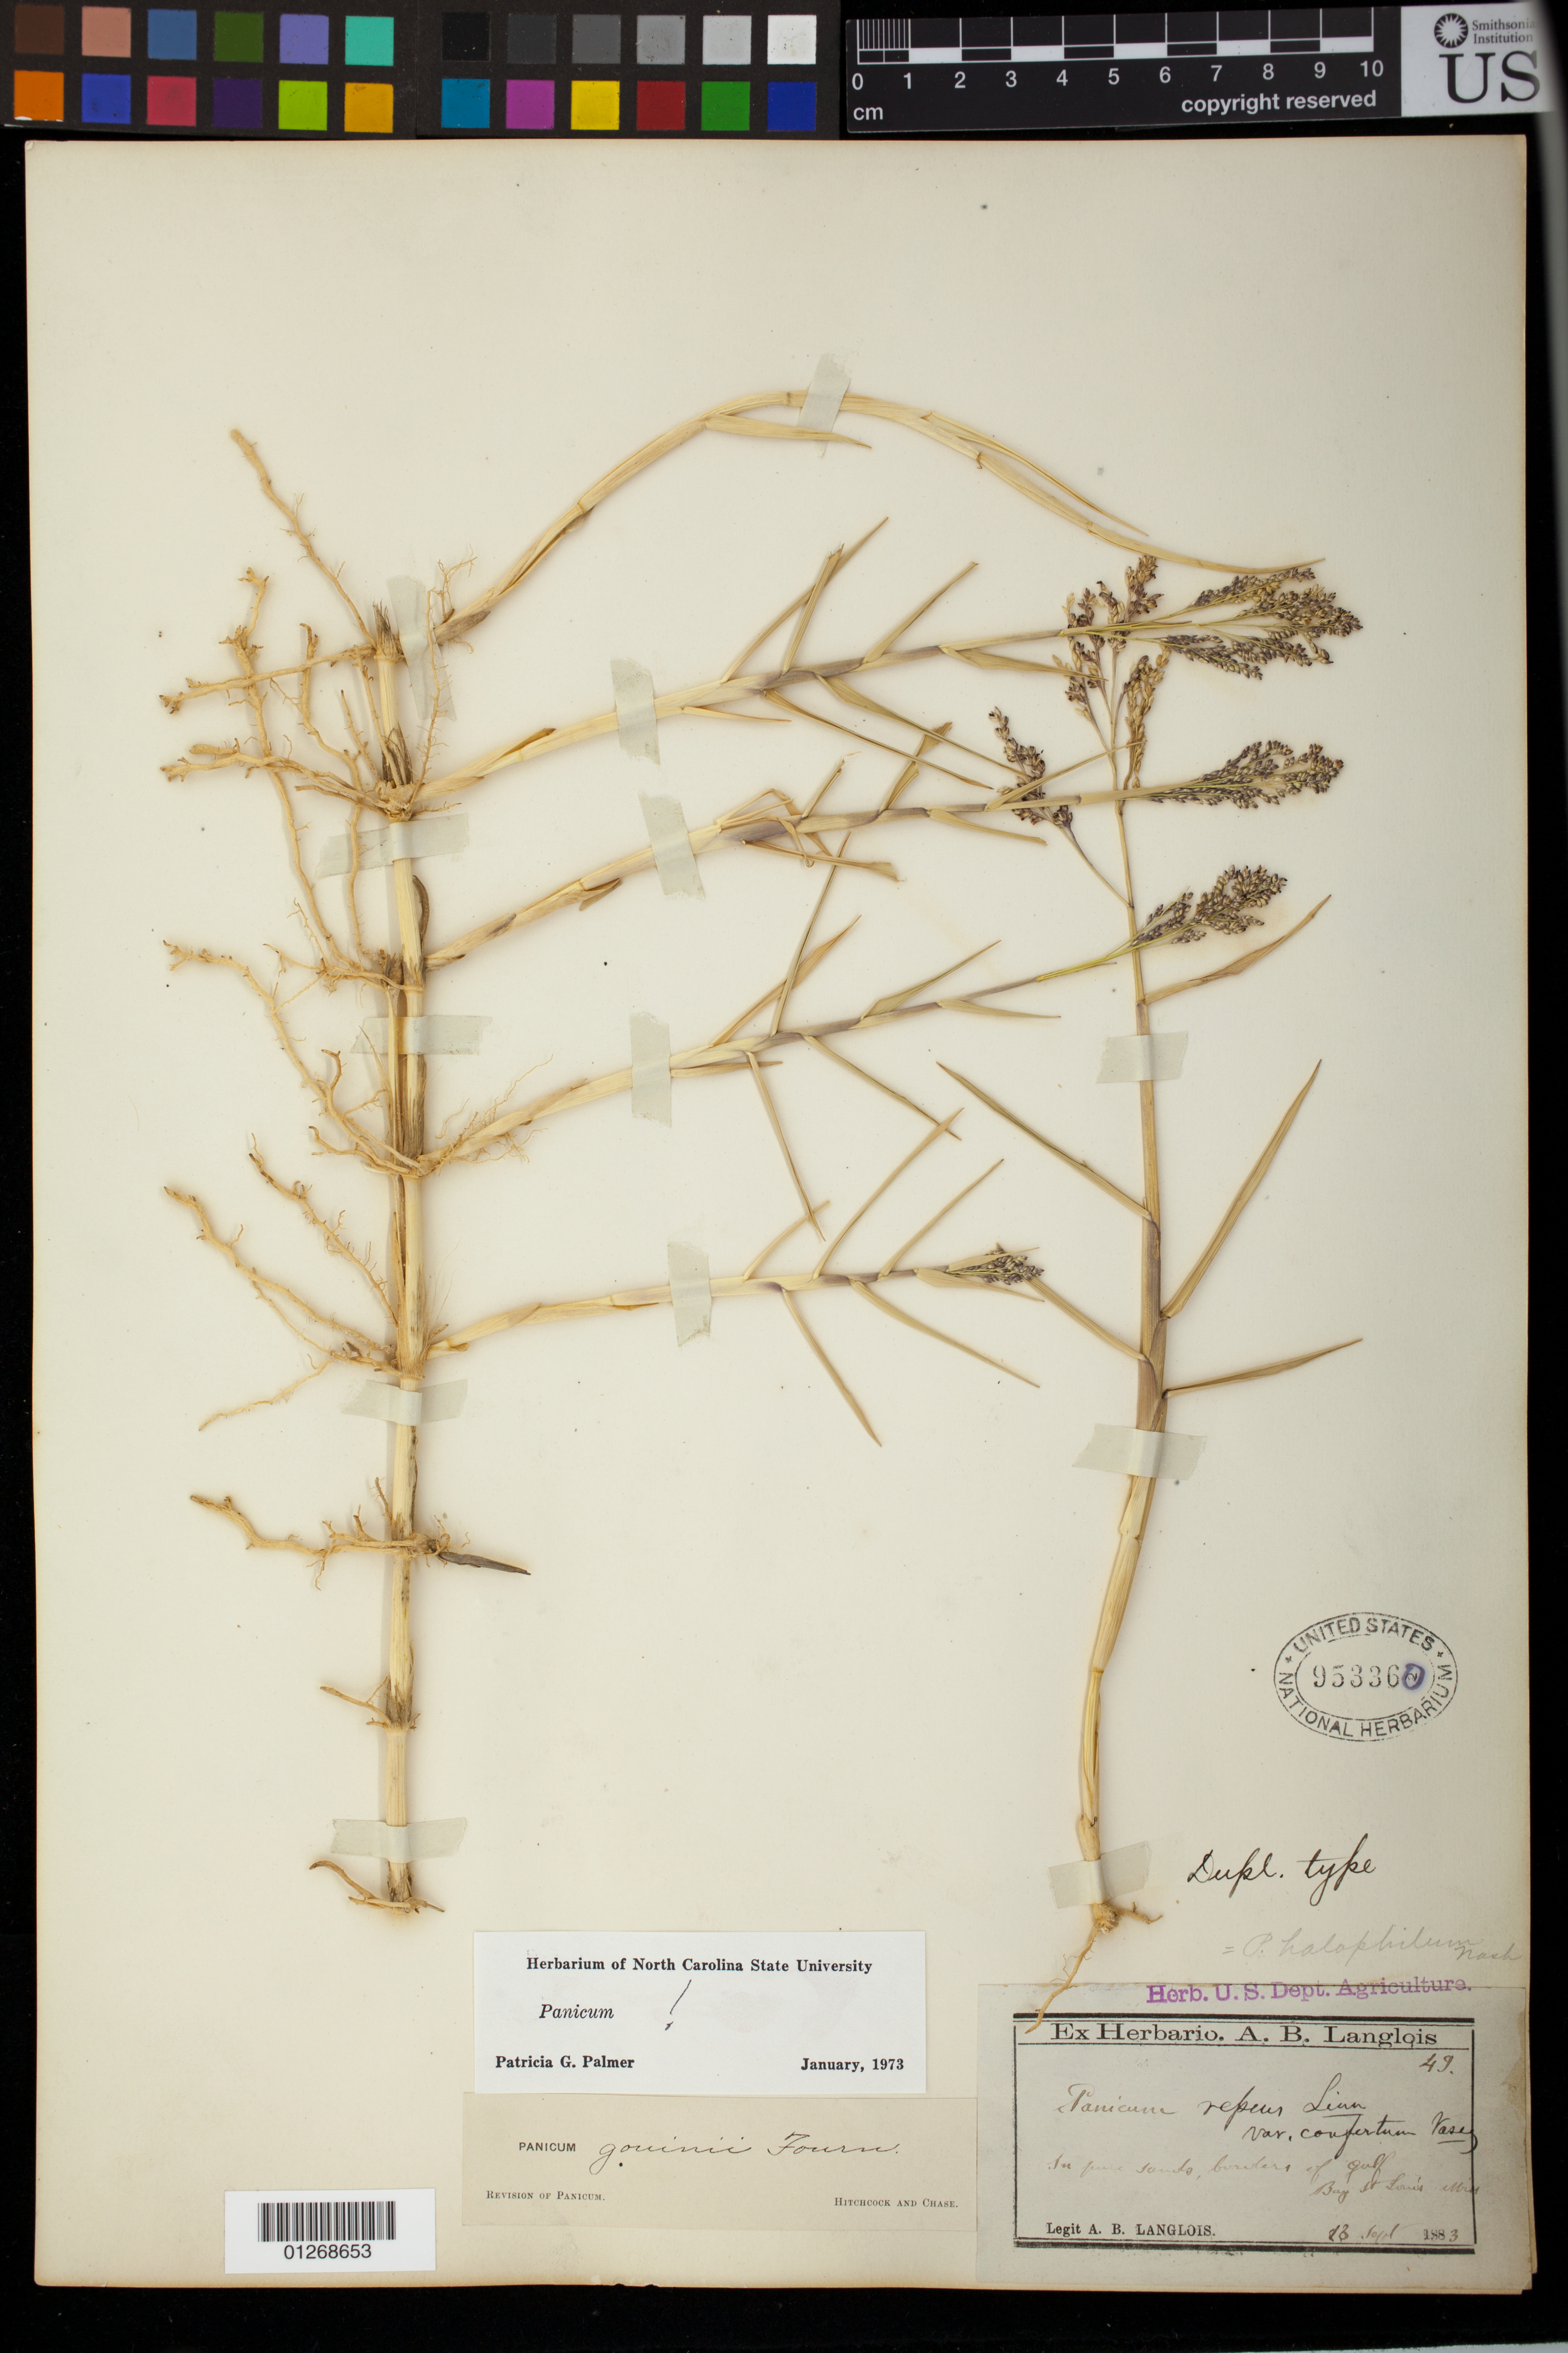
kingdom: Plantae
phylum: Tracheophyta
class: Liliopsida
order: Poales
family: Poaceae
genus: Panicum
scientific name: Panicum repens var. confertum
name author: Vasey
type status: Type Collection; Isolectotype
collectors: A. B. Langlois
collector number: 49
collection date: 1883-09-13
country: United States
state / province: Mississippi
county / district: Hancock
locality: Bay St. Louis, Miss.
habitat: In pure sands, borders of gulf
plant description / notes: Protologue, "Collected in Louisiana by A.B. Langlois" (In error, specimen collected in Mississippi).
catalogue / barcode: US 953360